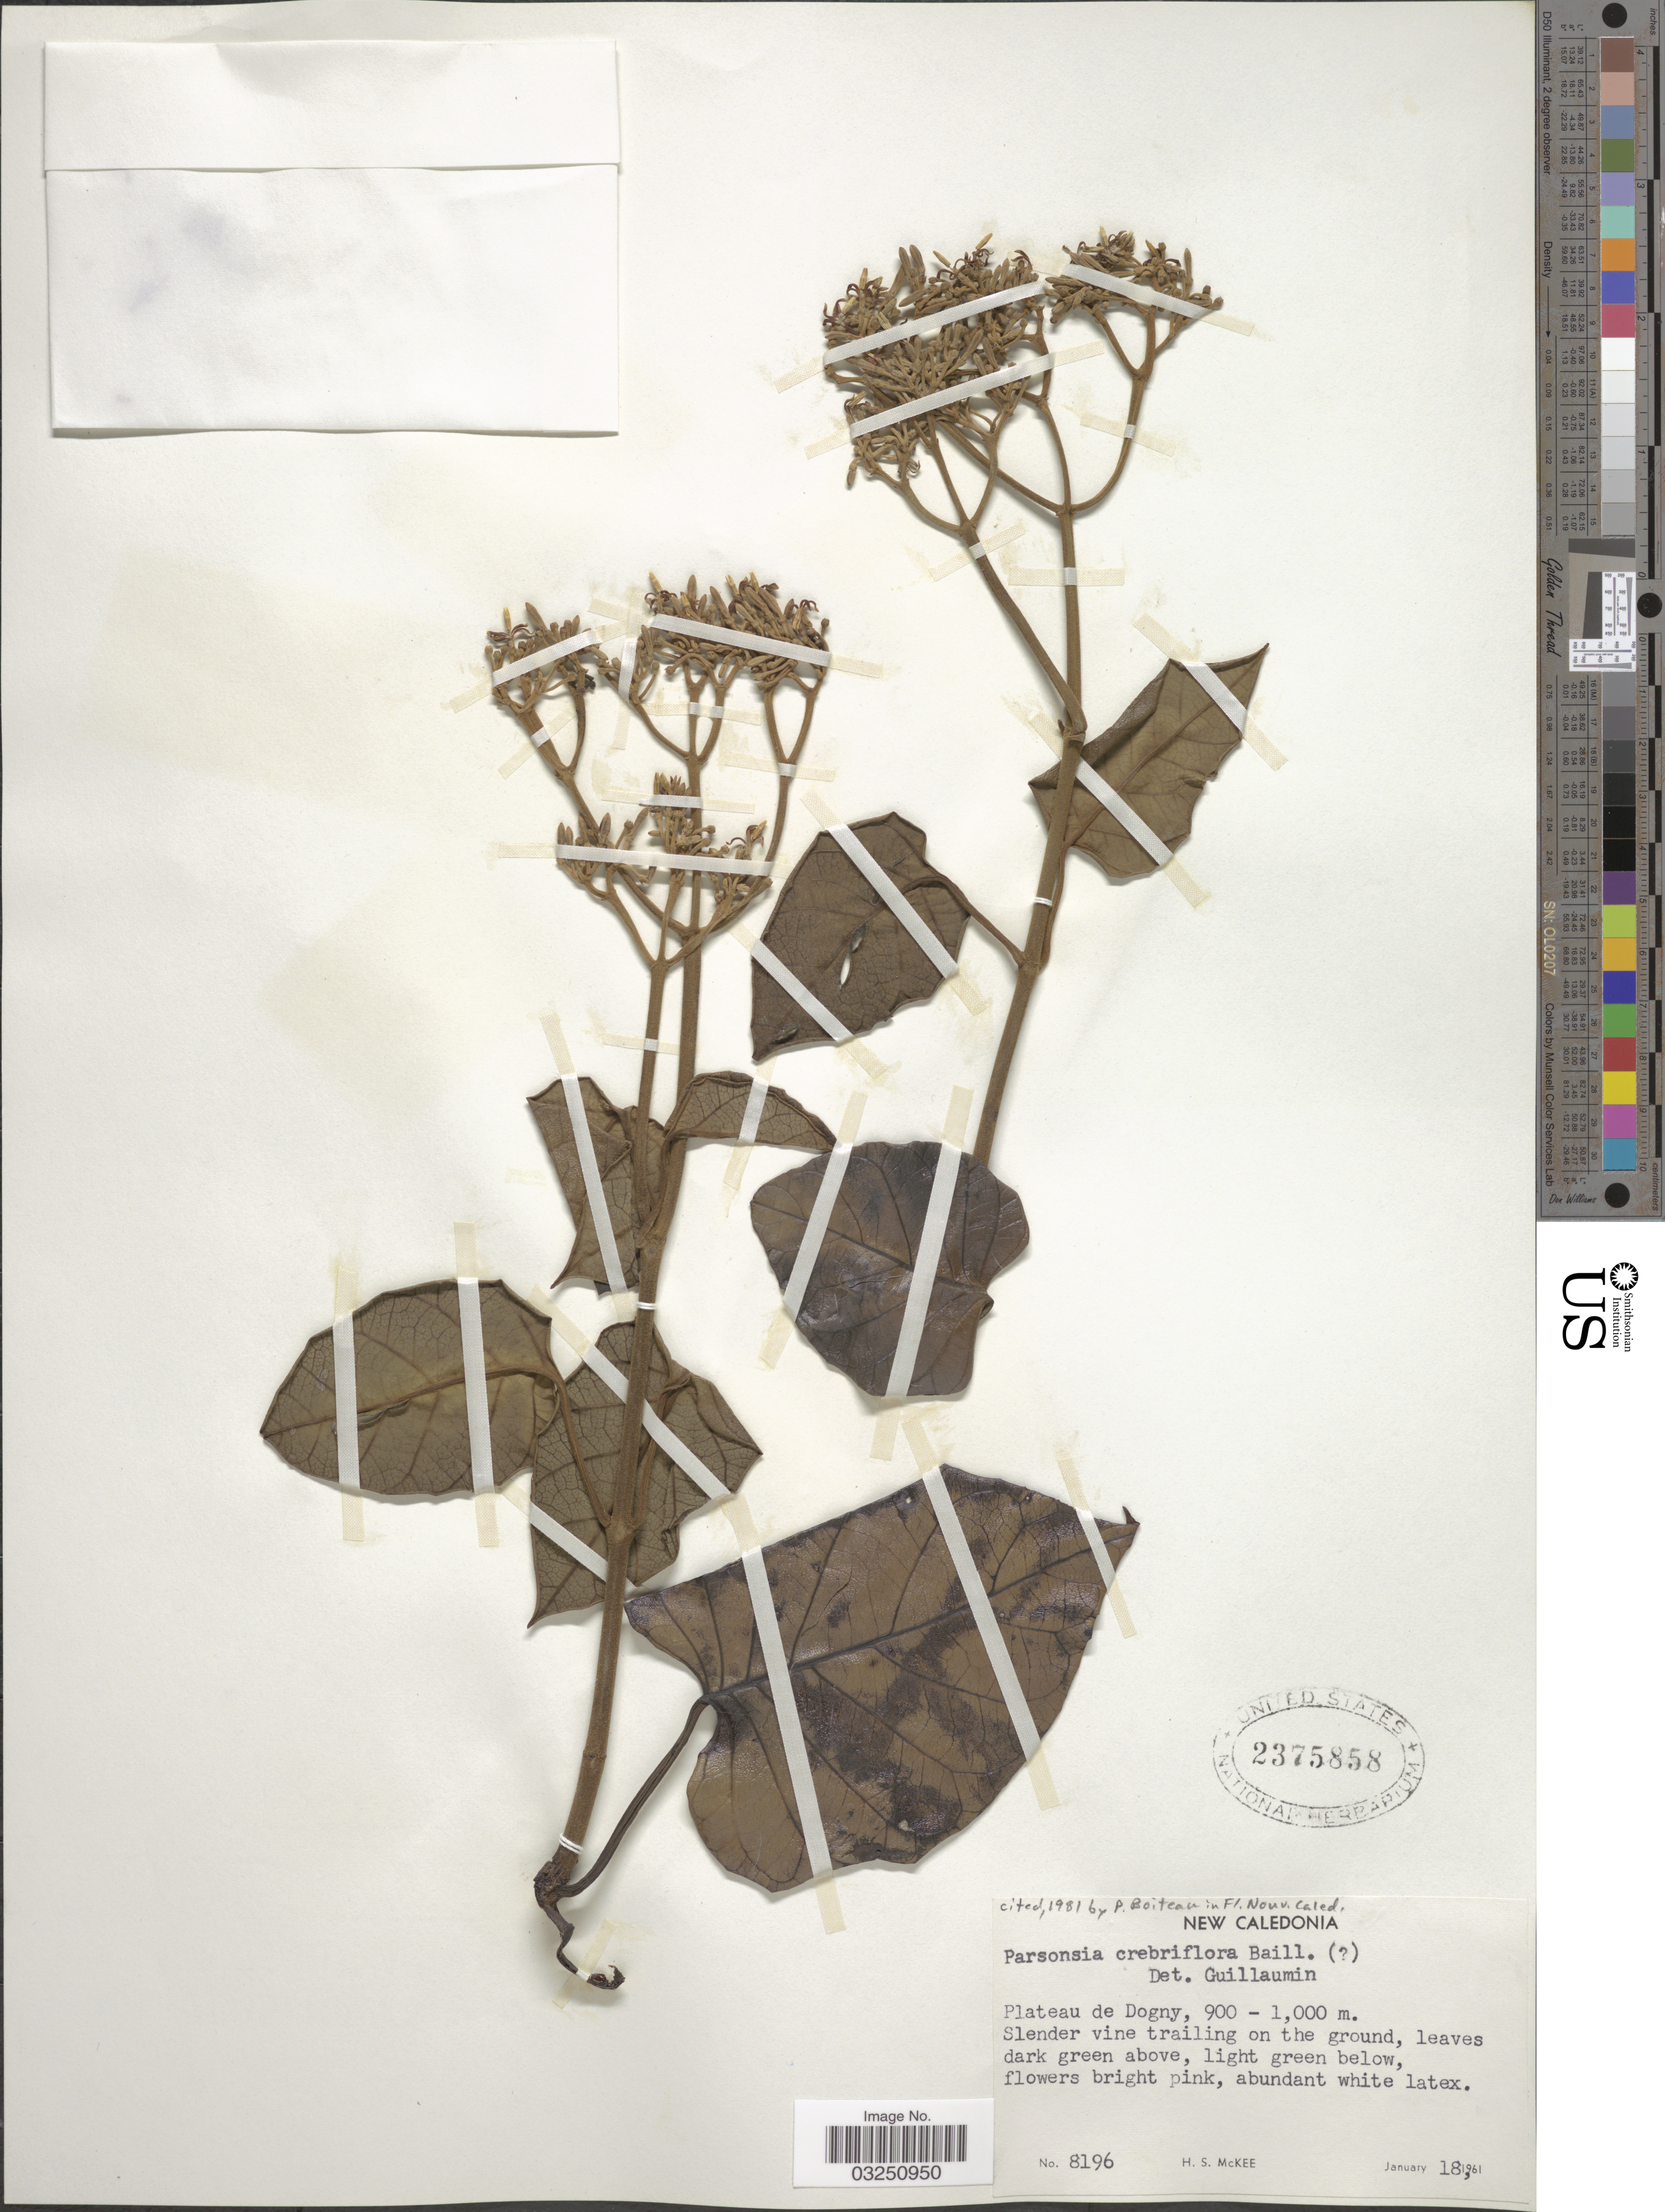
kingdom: Plantae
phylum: Tracheophyta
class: Magnoliopsida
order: Myrtales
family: Lythraceae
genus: Parsonsia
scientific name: Parsonsia crebriflora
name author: Baill.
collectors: H. S. McKee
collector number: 8196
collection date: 1961-01-18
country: New Caledonia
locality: Plateau de Dogny.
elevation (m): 900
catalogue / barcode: US 2375858